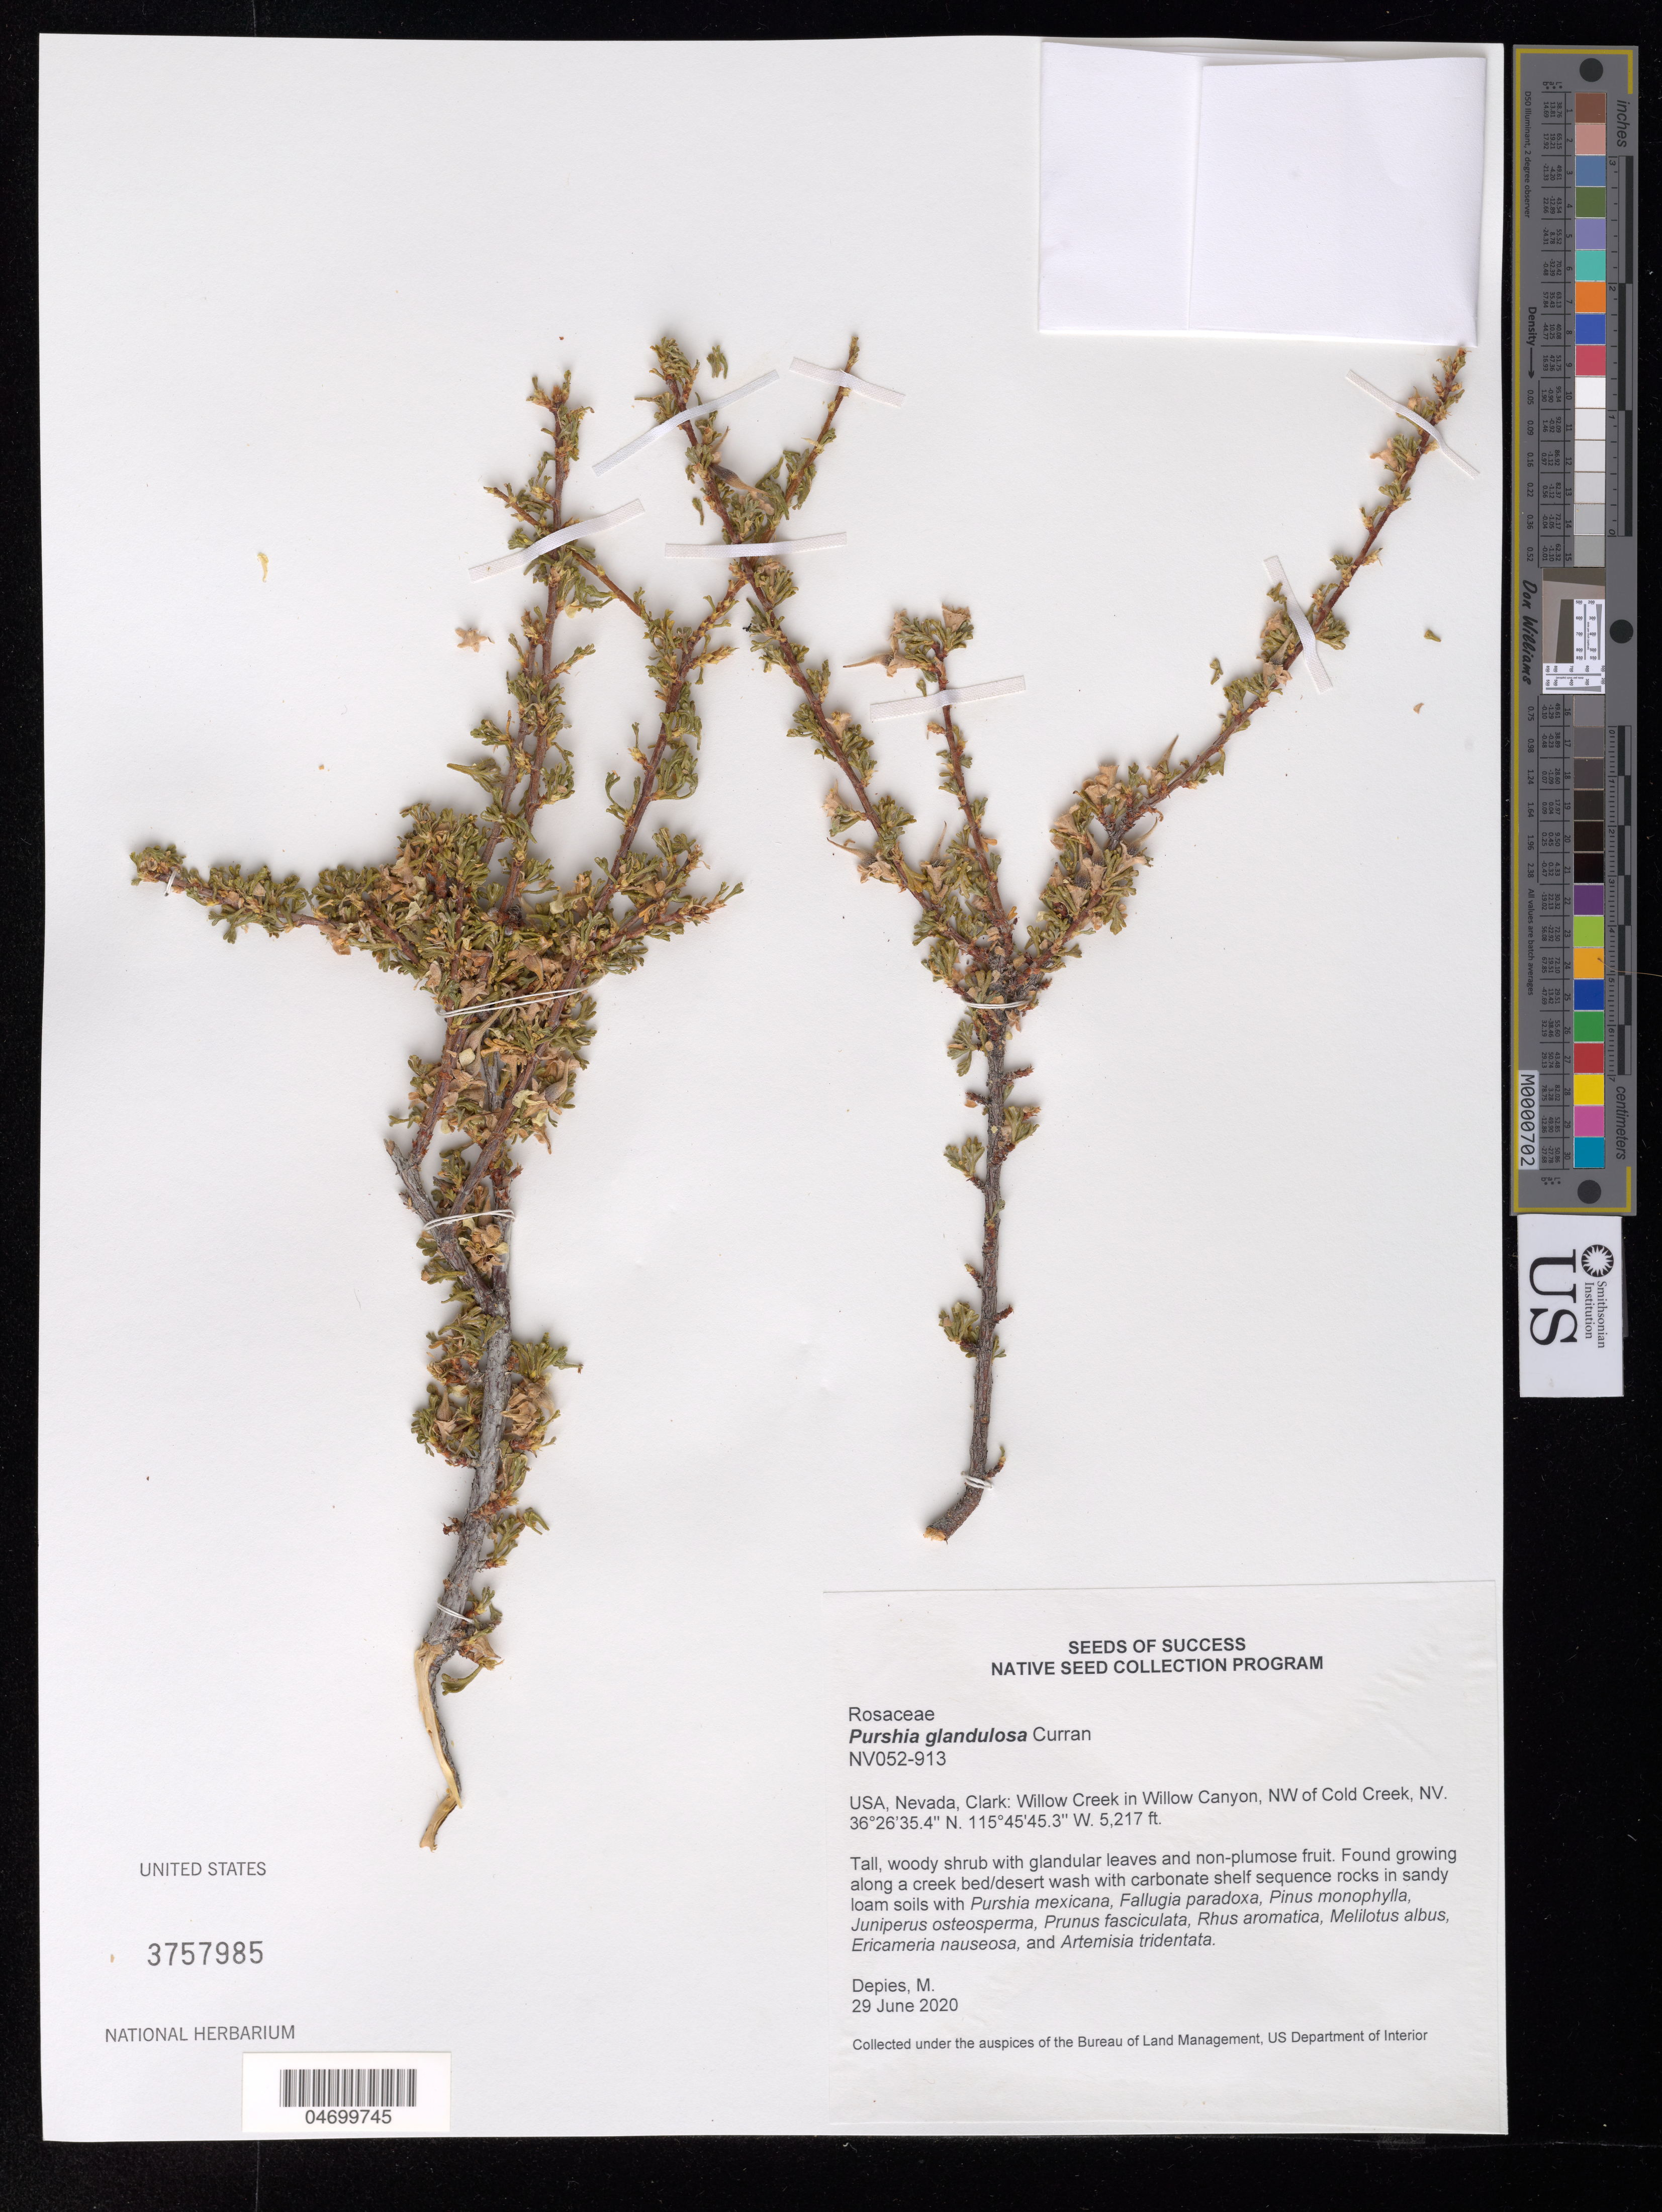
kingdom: Plantae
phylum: Tracheophyta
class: Magnoliopsida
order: Rosales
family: Rosaceae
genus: Purshia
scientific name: Purshia glandulosa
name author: Curran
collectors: M. Depies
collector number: NV052-913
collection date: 2020-06-29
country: United States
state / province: Nevada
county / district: Clark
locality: Willow Creek in Willow Canyon, NW of Cold Creek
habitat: Sandy loam soils. Creek bed/ desert wash with carbonate shelf sequence rocks. With Purshia mexicana, Fallugia paradoxa, Rhus aromatica, etc.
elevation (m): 1590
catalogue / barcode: US 3757985